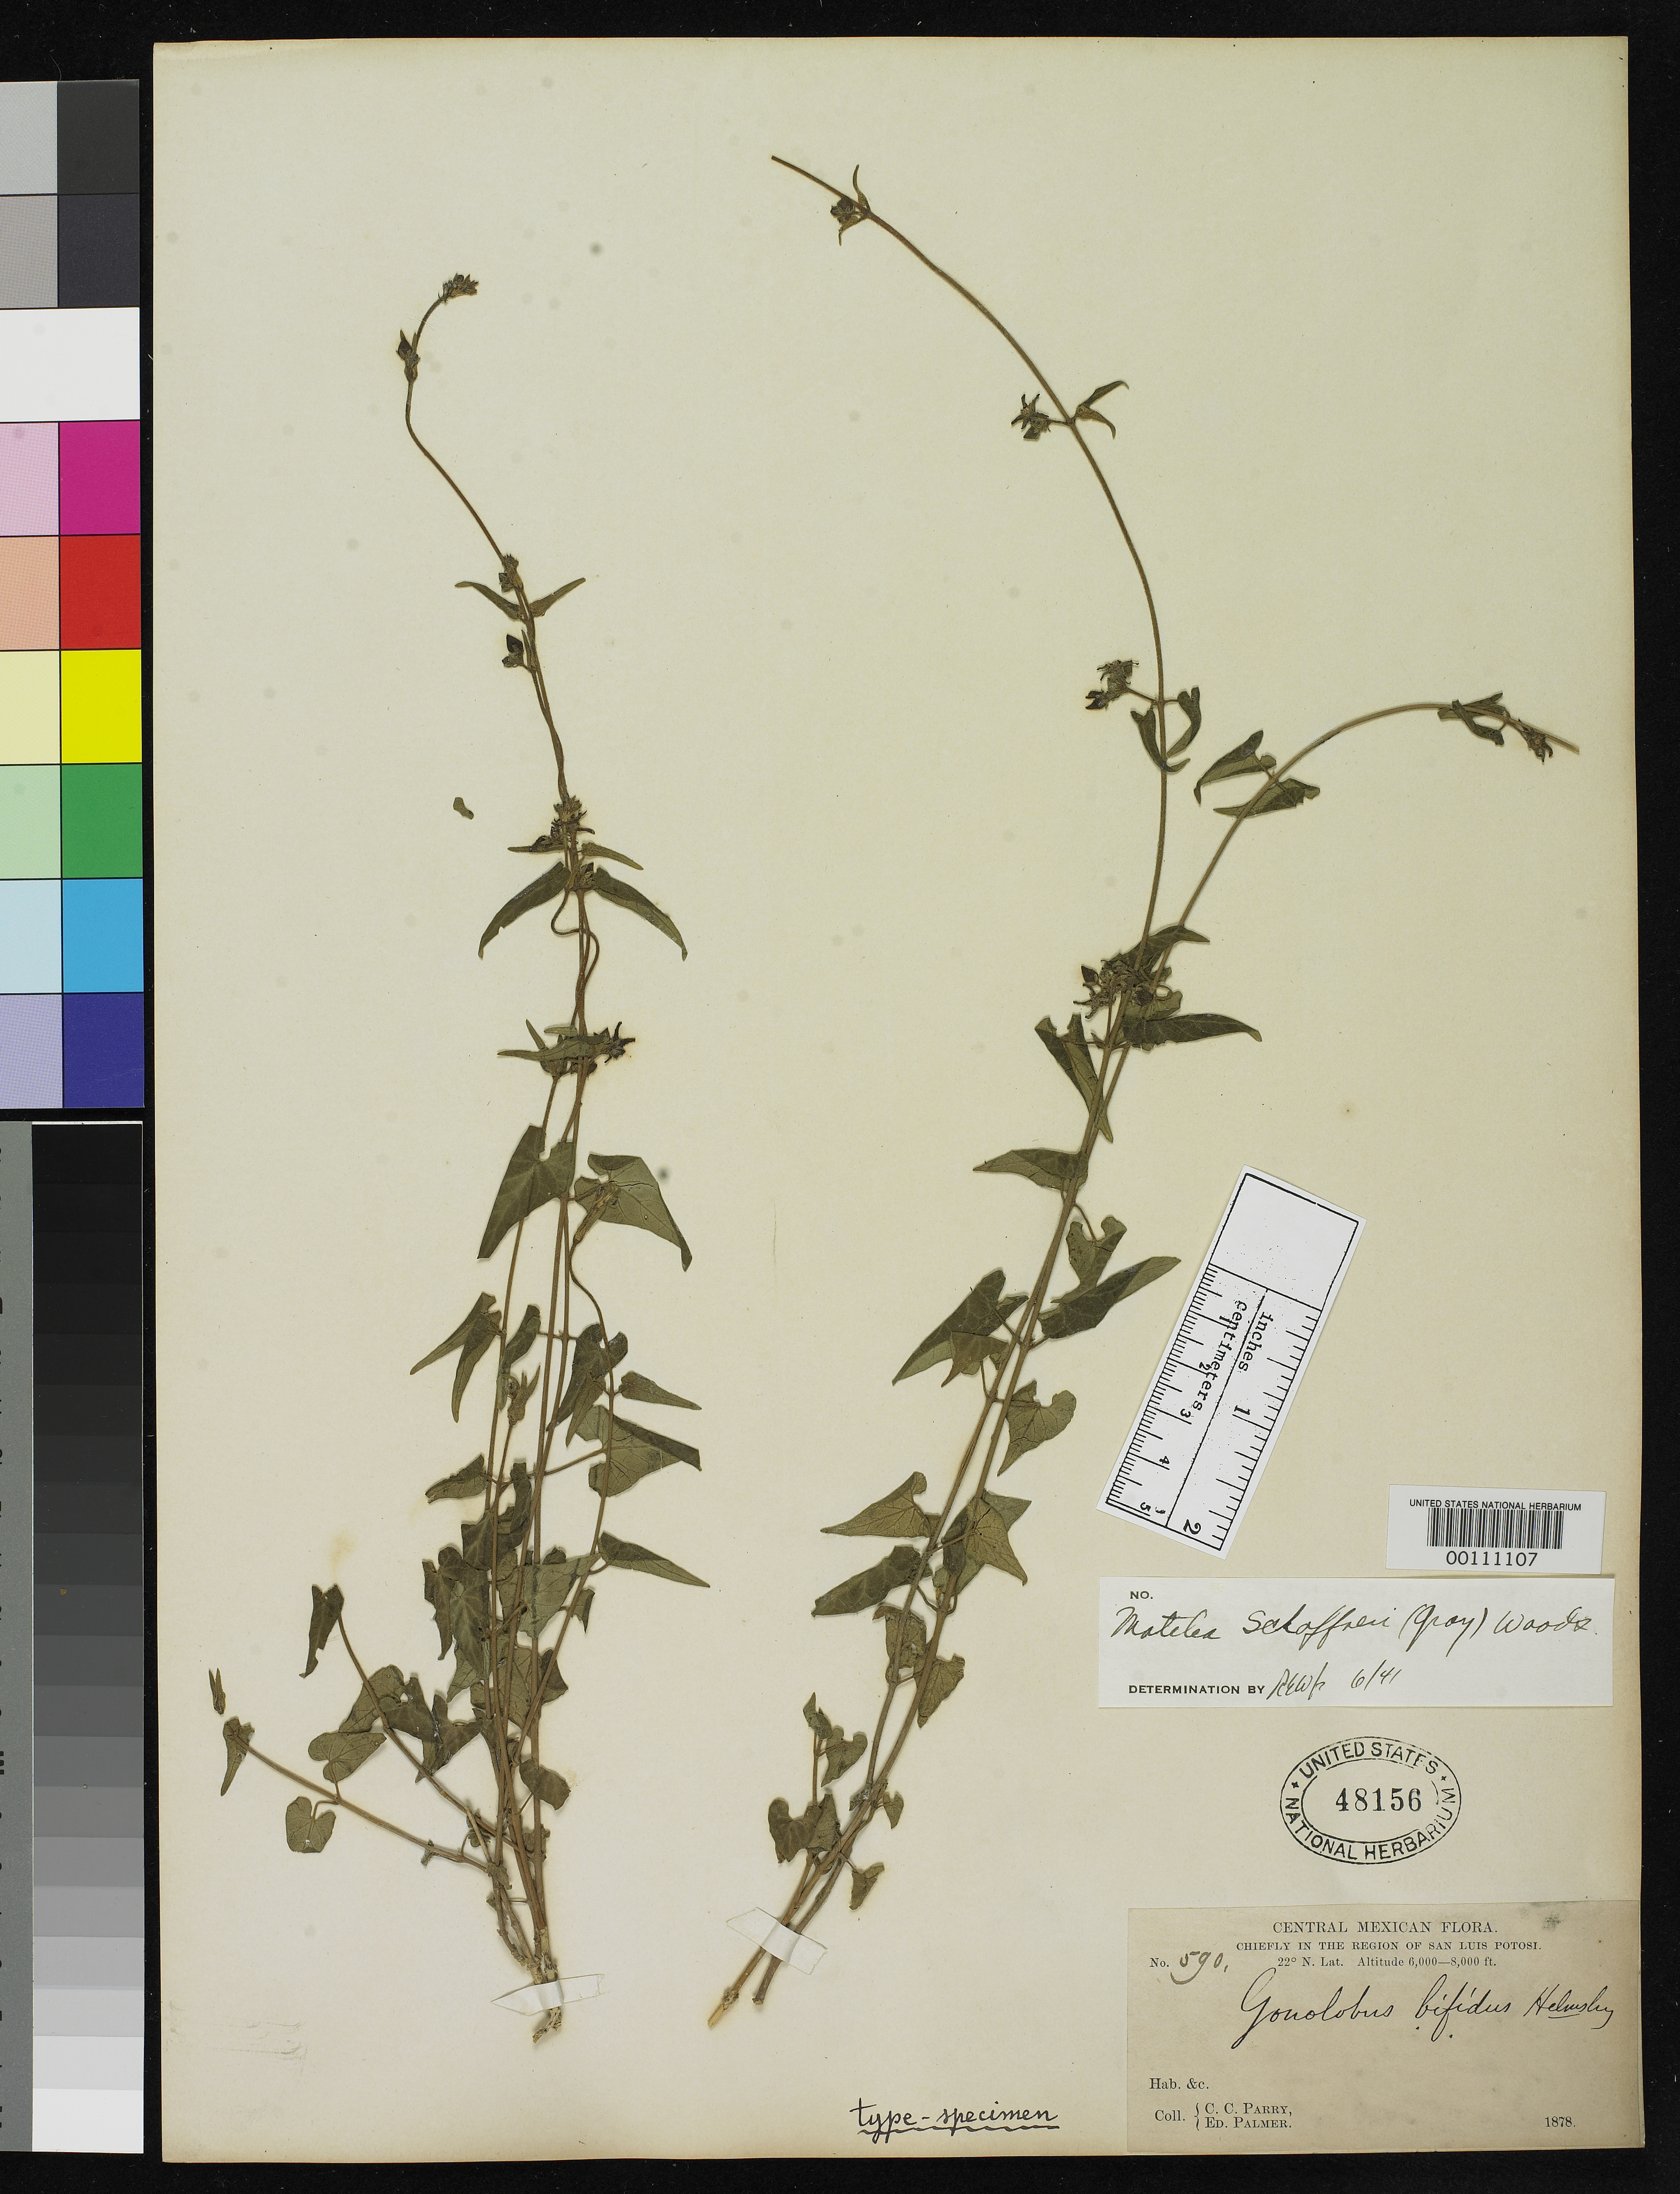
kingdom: Plantae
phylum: Tracheophyta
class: Magnoliopsida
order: Gentianales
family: Apocynaceae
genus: Gonolobus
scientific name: Gonolobus bifidus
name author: Hemsl.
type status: Isotype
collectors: C. C. Parry & E. Palmer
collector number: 590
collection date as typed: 1878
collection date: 1878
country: Mexico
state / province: San Luis Potosi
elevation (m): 1829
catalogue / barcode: US 48156